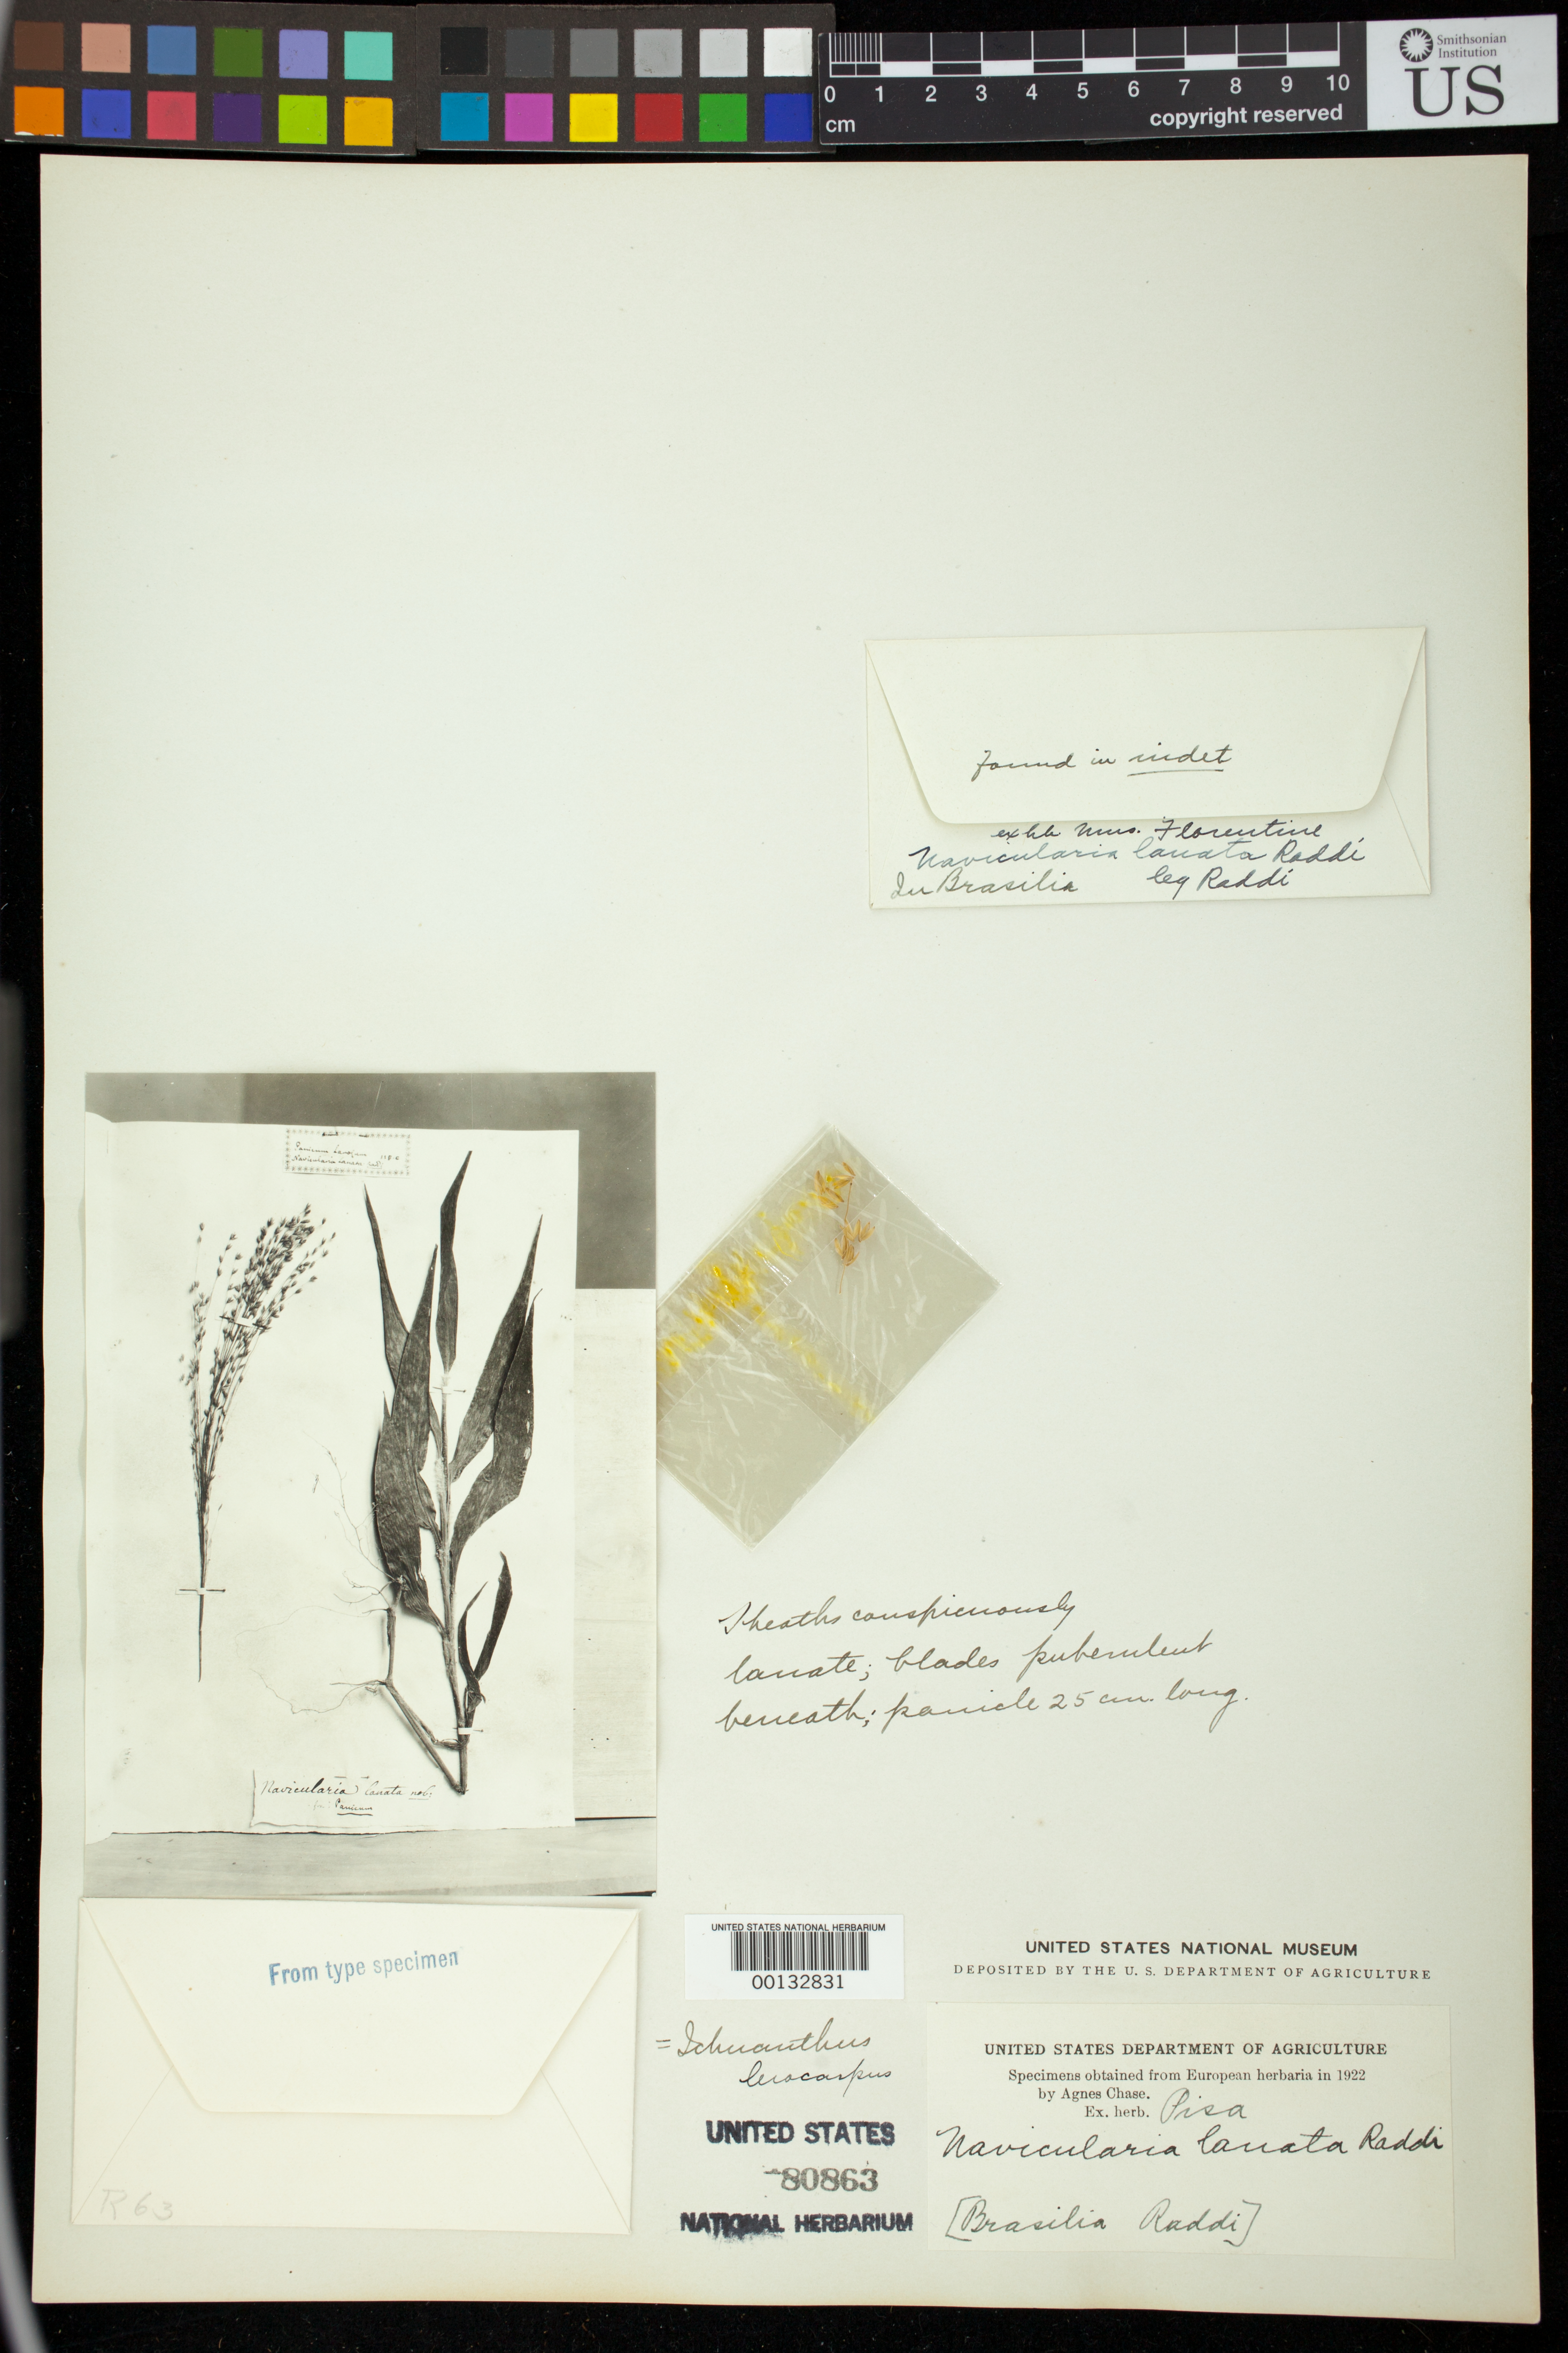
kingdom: Plantae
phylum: Tracheophyta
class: Liliopsida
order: Poales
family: Poaceae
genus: Navicularia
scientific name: Navicularia lanata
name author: Raddi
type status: Type Collection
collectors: G. Raddi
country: Brazil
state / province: Distrito Federal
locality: Brasilia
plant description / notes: Photograph and fragmentary material of type specimen ex herb. Pisa; additional material in fragment packet of same collection (?) ex herb. Mus. Florentine.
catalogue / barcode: US 80863